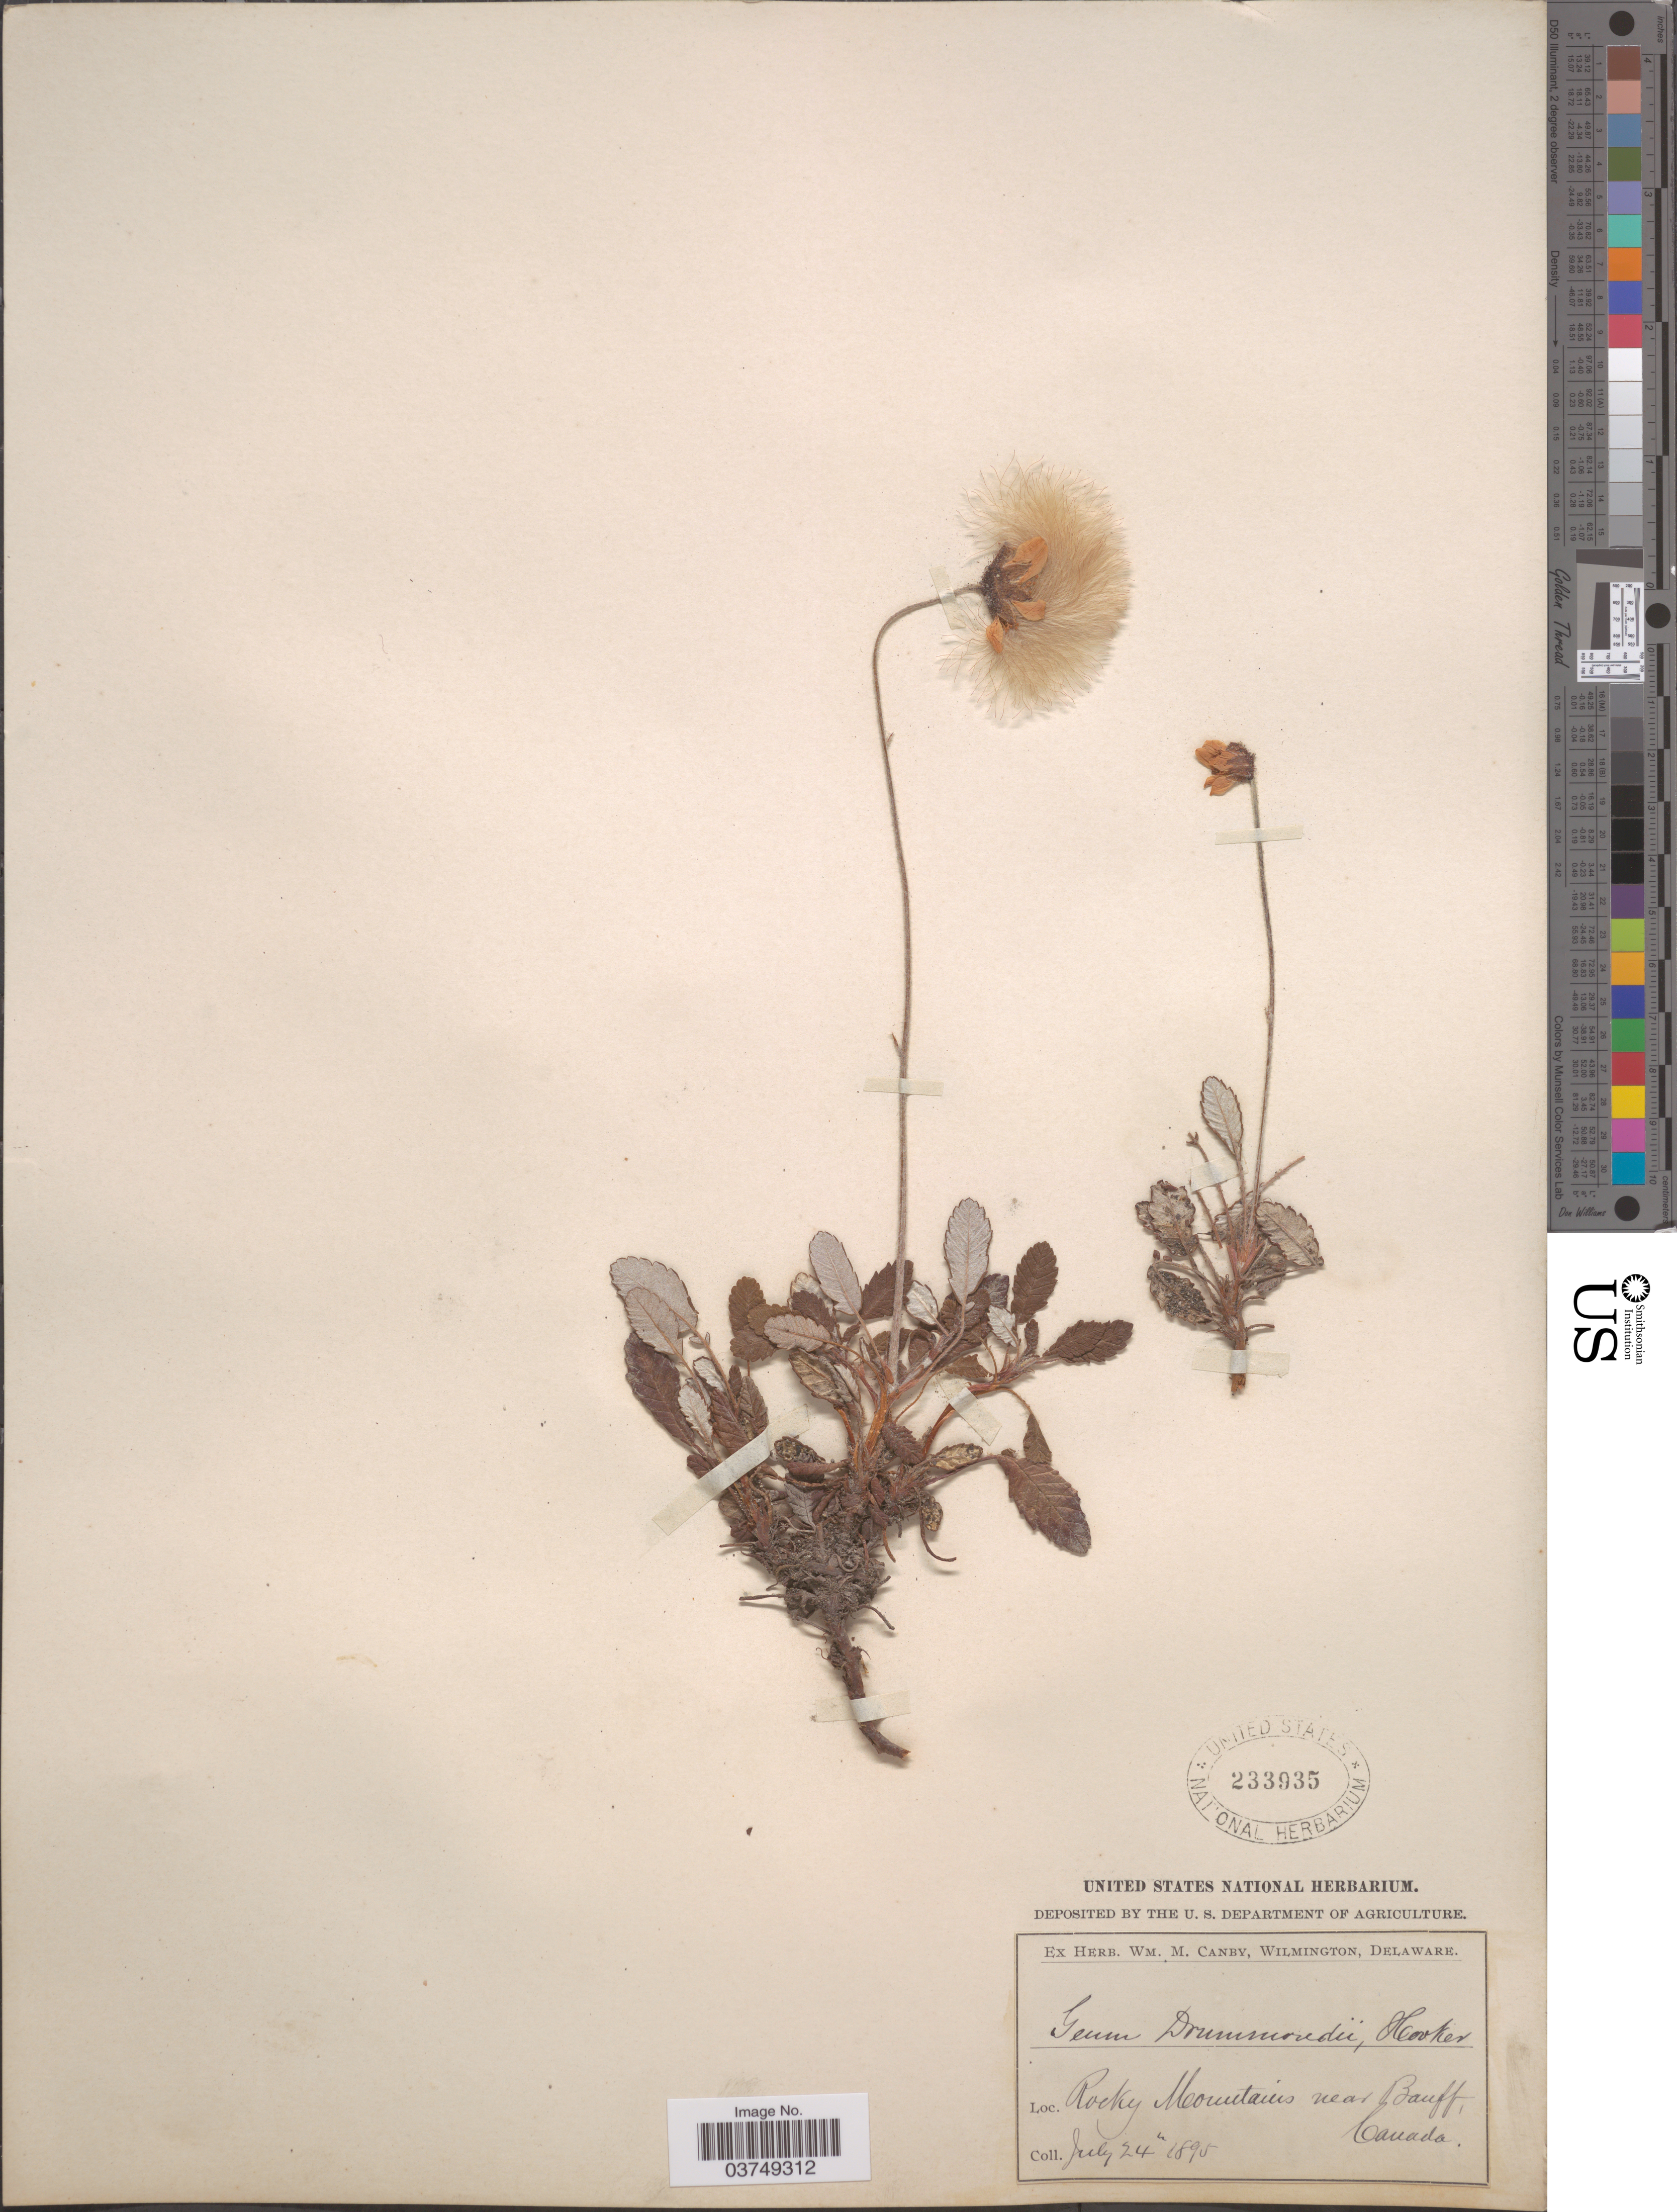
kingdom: Plantae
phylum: Tracheophyta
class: Magnoliopsida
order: Rosales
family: Rosaceae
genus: Dryas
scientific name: Dryas drummondii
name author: Hook. & Richardson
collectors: ex herb. W.M. Canby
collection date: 1895-07-24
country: Canada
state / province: Alberta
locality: Rocky Mountains near Banff.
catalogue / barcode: US 233935